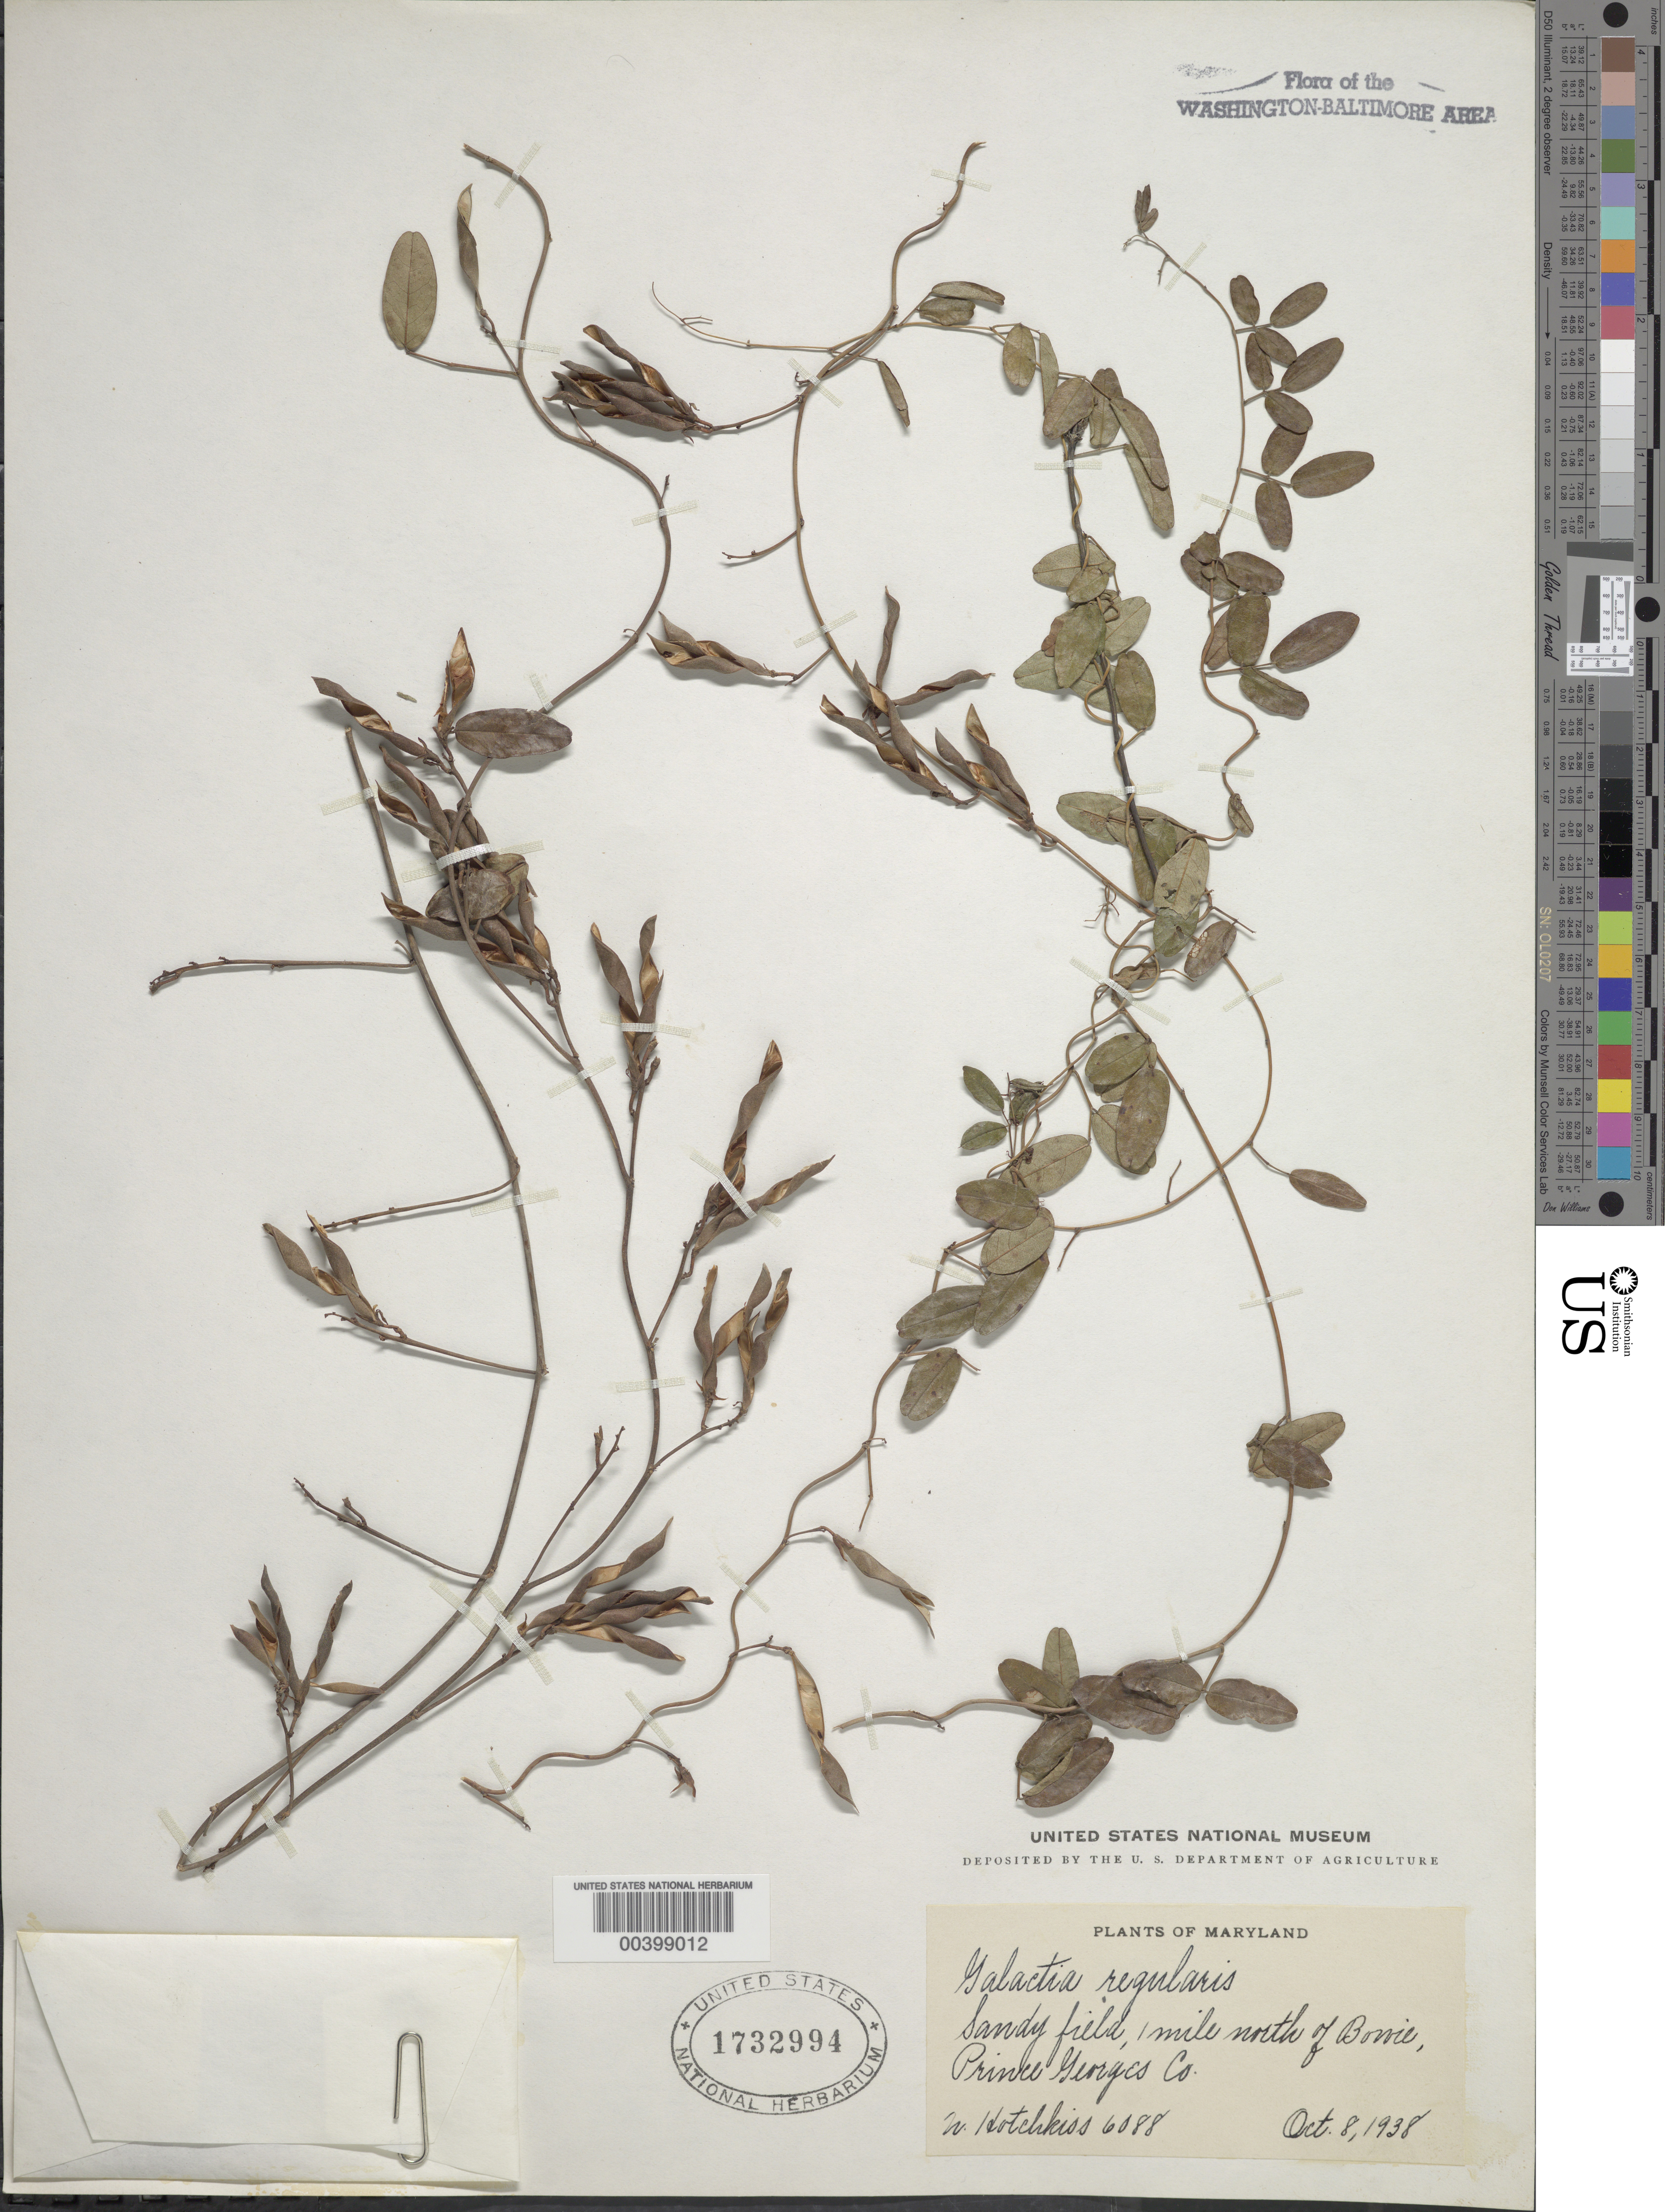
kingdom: Plantae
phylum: Tracheophyta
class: Magnoliopsida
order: Fabales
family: Fabaceae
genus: Galactia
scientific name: Galactia regularis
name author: (L.) Britton, Stearns & Poggenb.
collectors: N. Hotchkiss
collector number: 6088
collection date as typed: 08 Oct 1938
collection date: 1938-10-08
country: United States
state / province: Maryland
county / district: Prince George's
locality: North of Bowie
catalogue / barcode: US 1732994